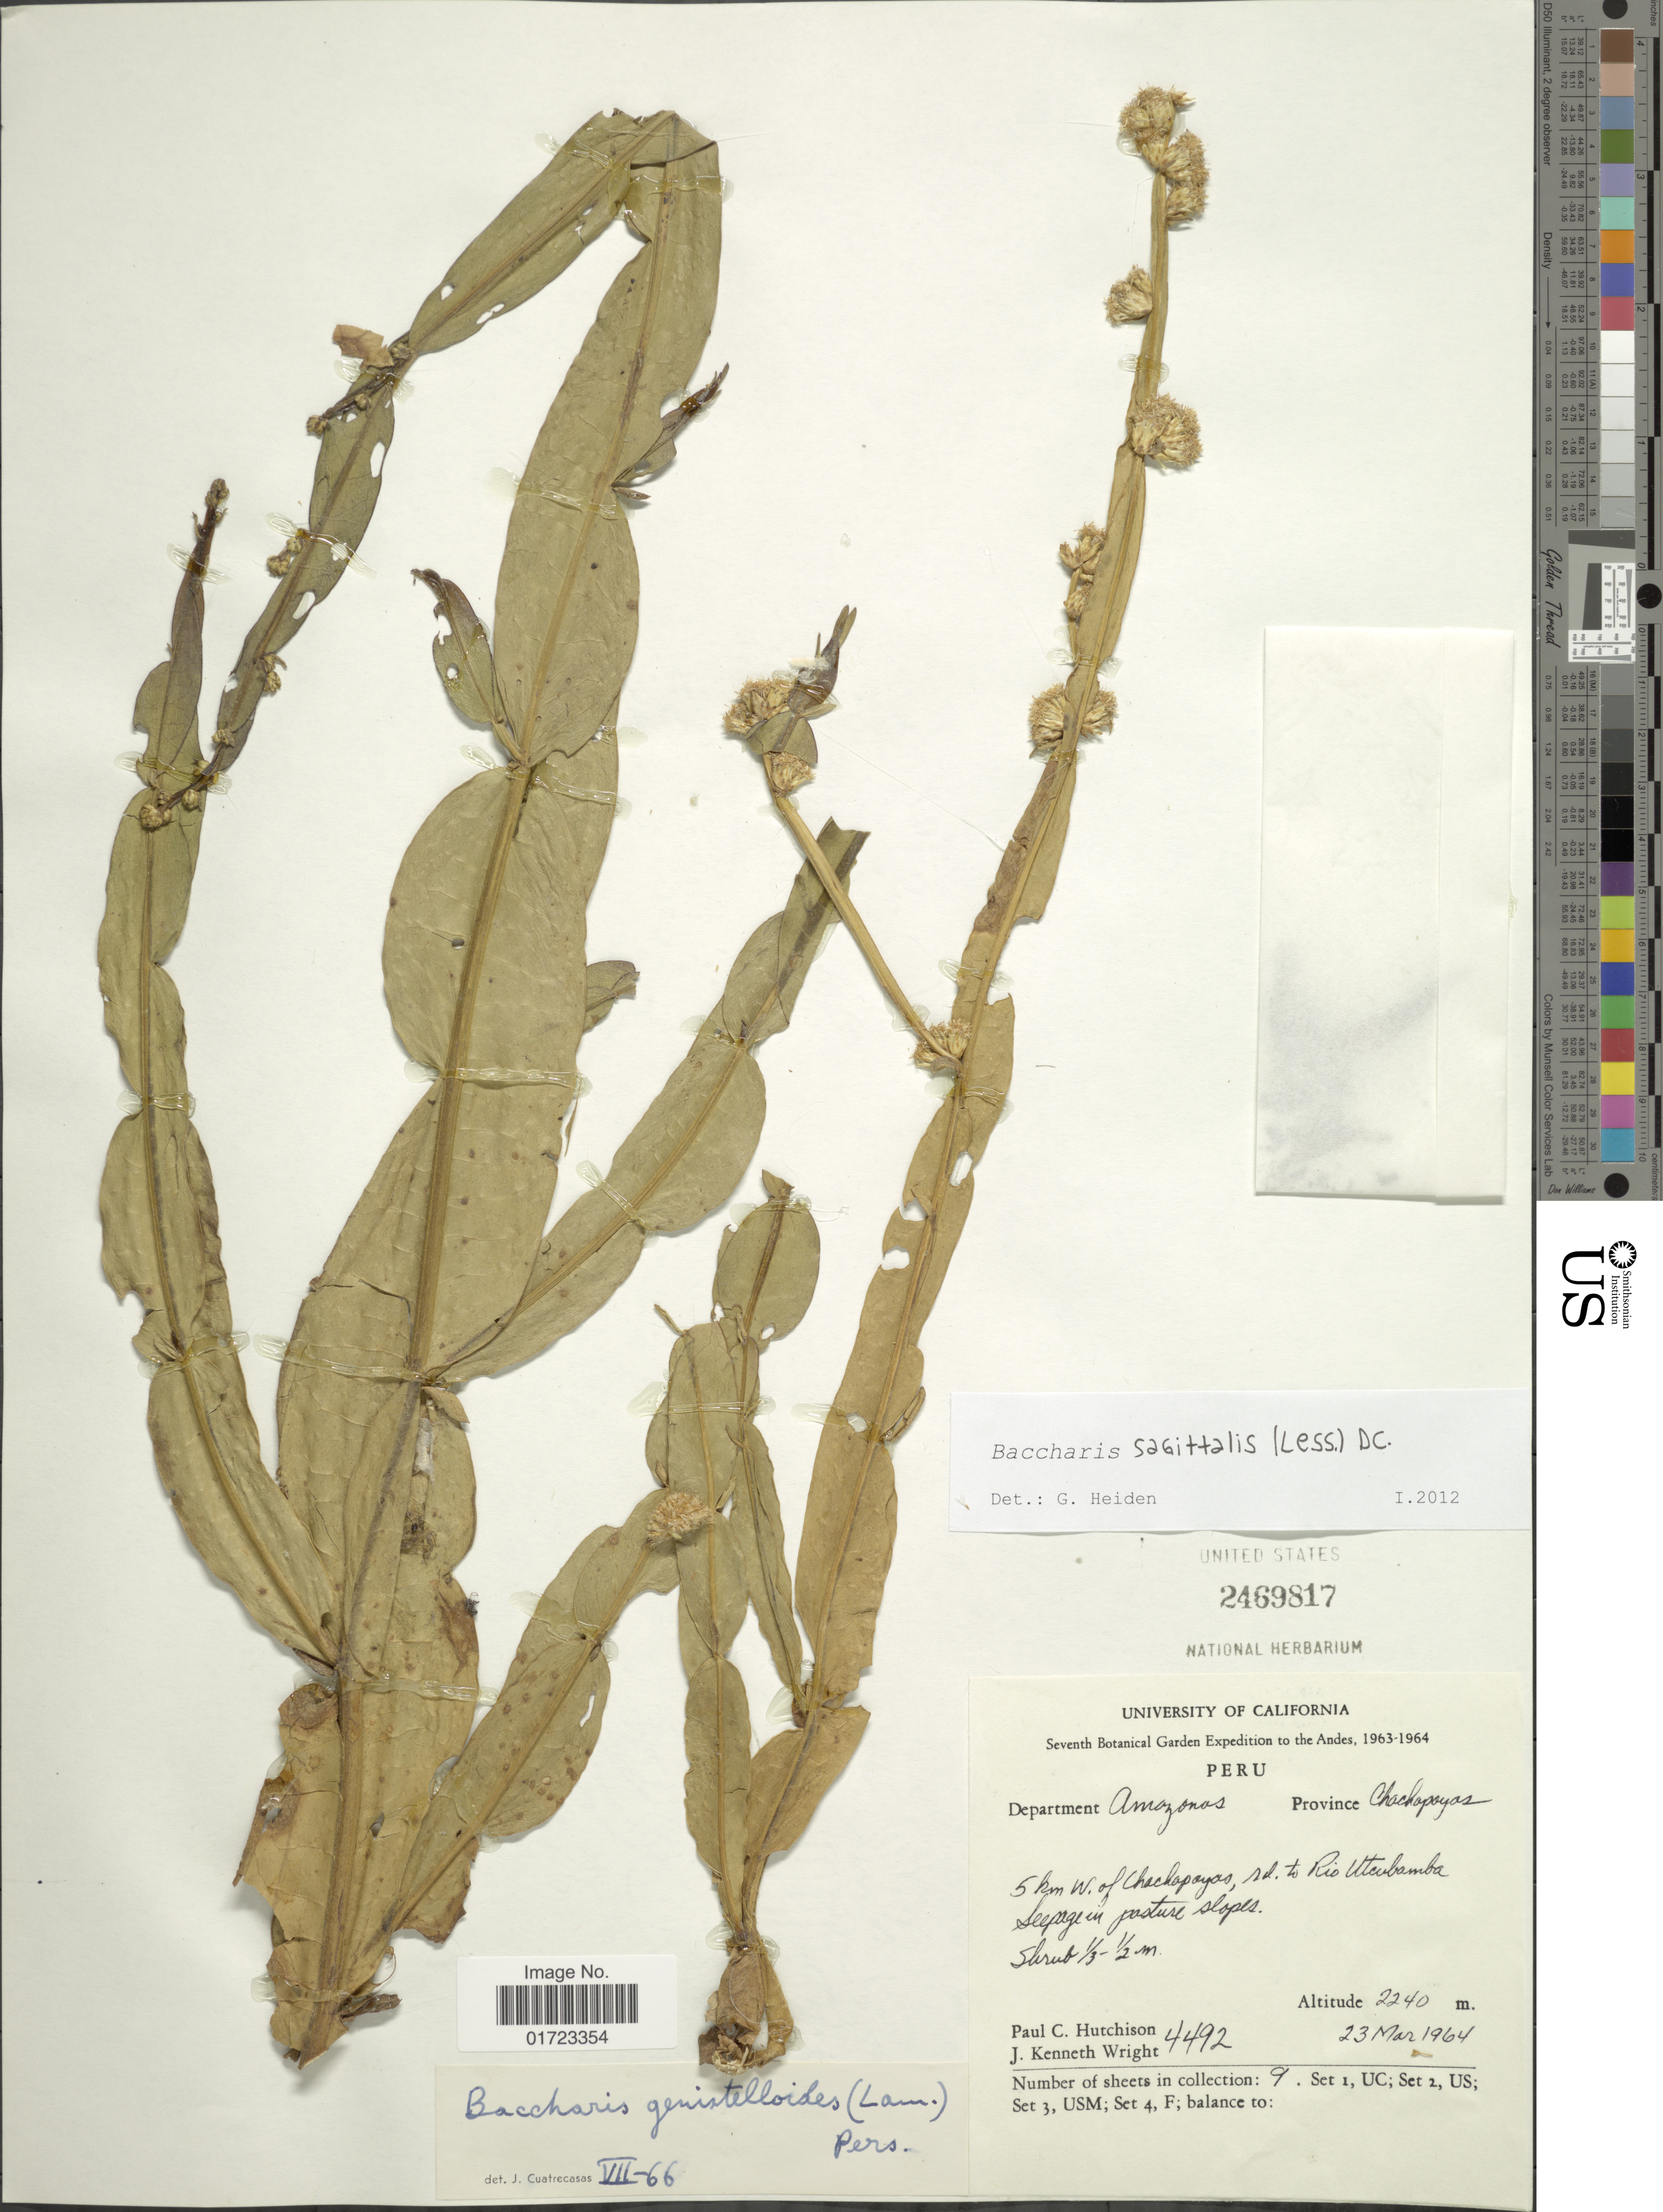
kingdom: Plantae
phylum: Tracheophyta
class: Magnoliopsida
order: Asterales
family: Asteraceae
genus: Baccharis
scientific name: Baccharis sagittalis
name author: (Less.) DC.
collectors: P. C. Hutchison & J. K. Wright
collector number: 4492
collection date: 1964-03-23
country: Peru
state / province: Amazonas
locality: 5 km W. of Chachapoyas, rd. to Río Utcubamba, Province Chachapoyas, Department Amazonas, Andes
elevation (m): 2240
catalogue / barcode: US 2469817